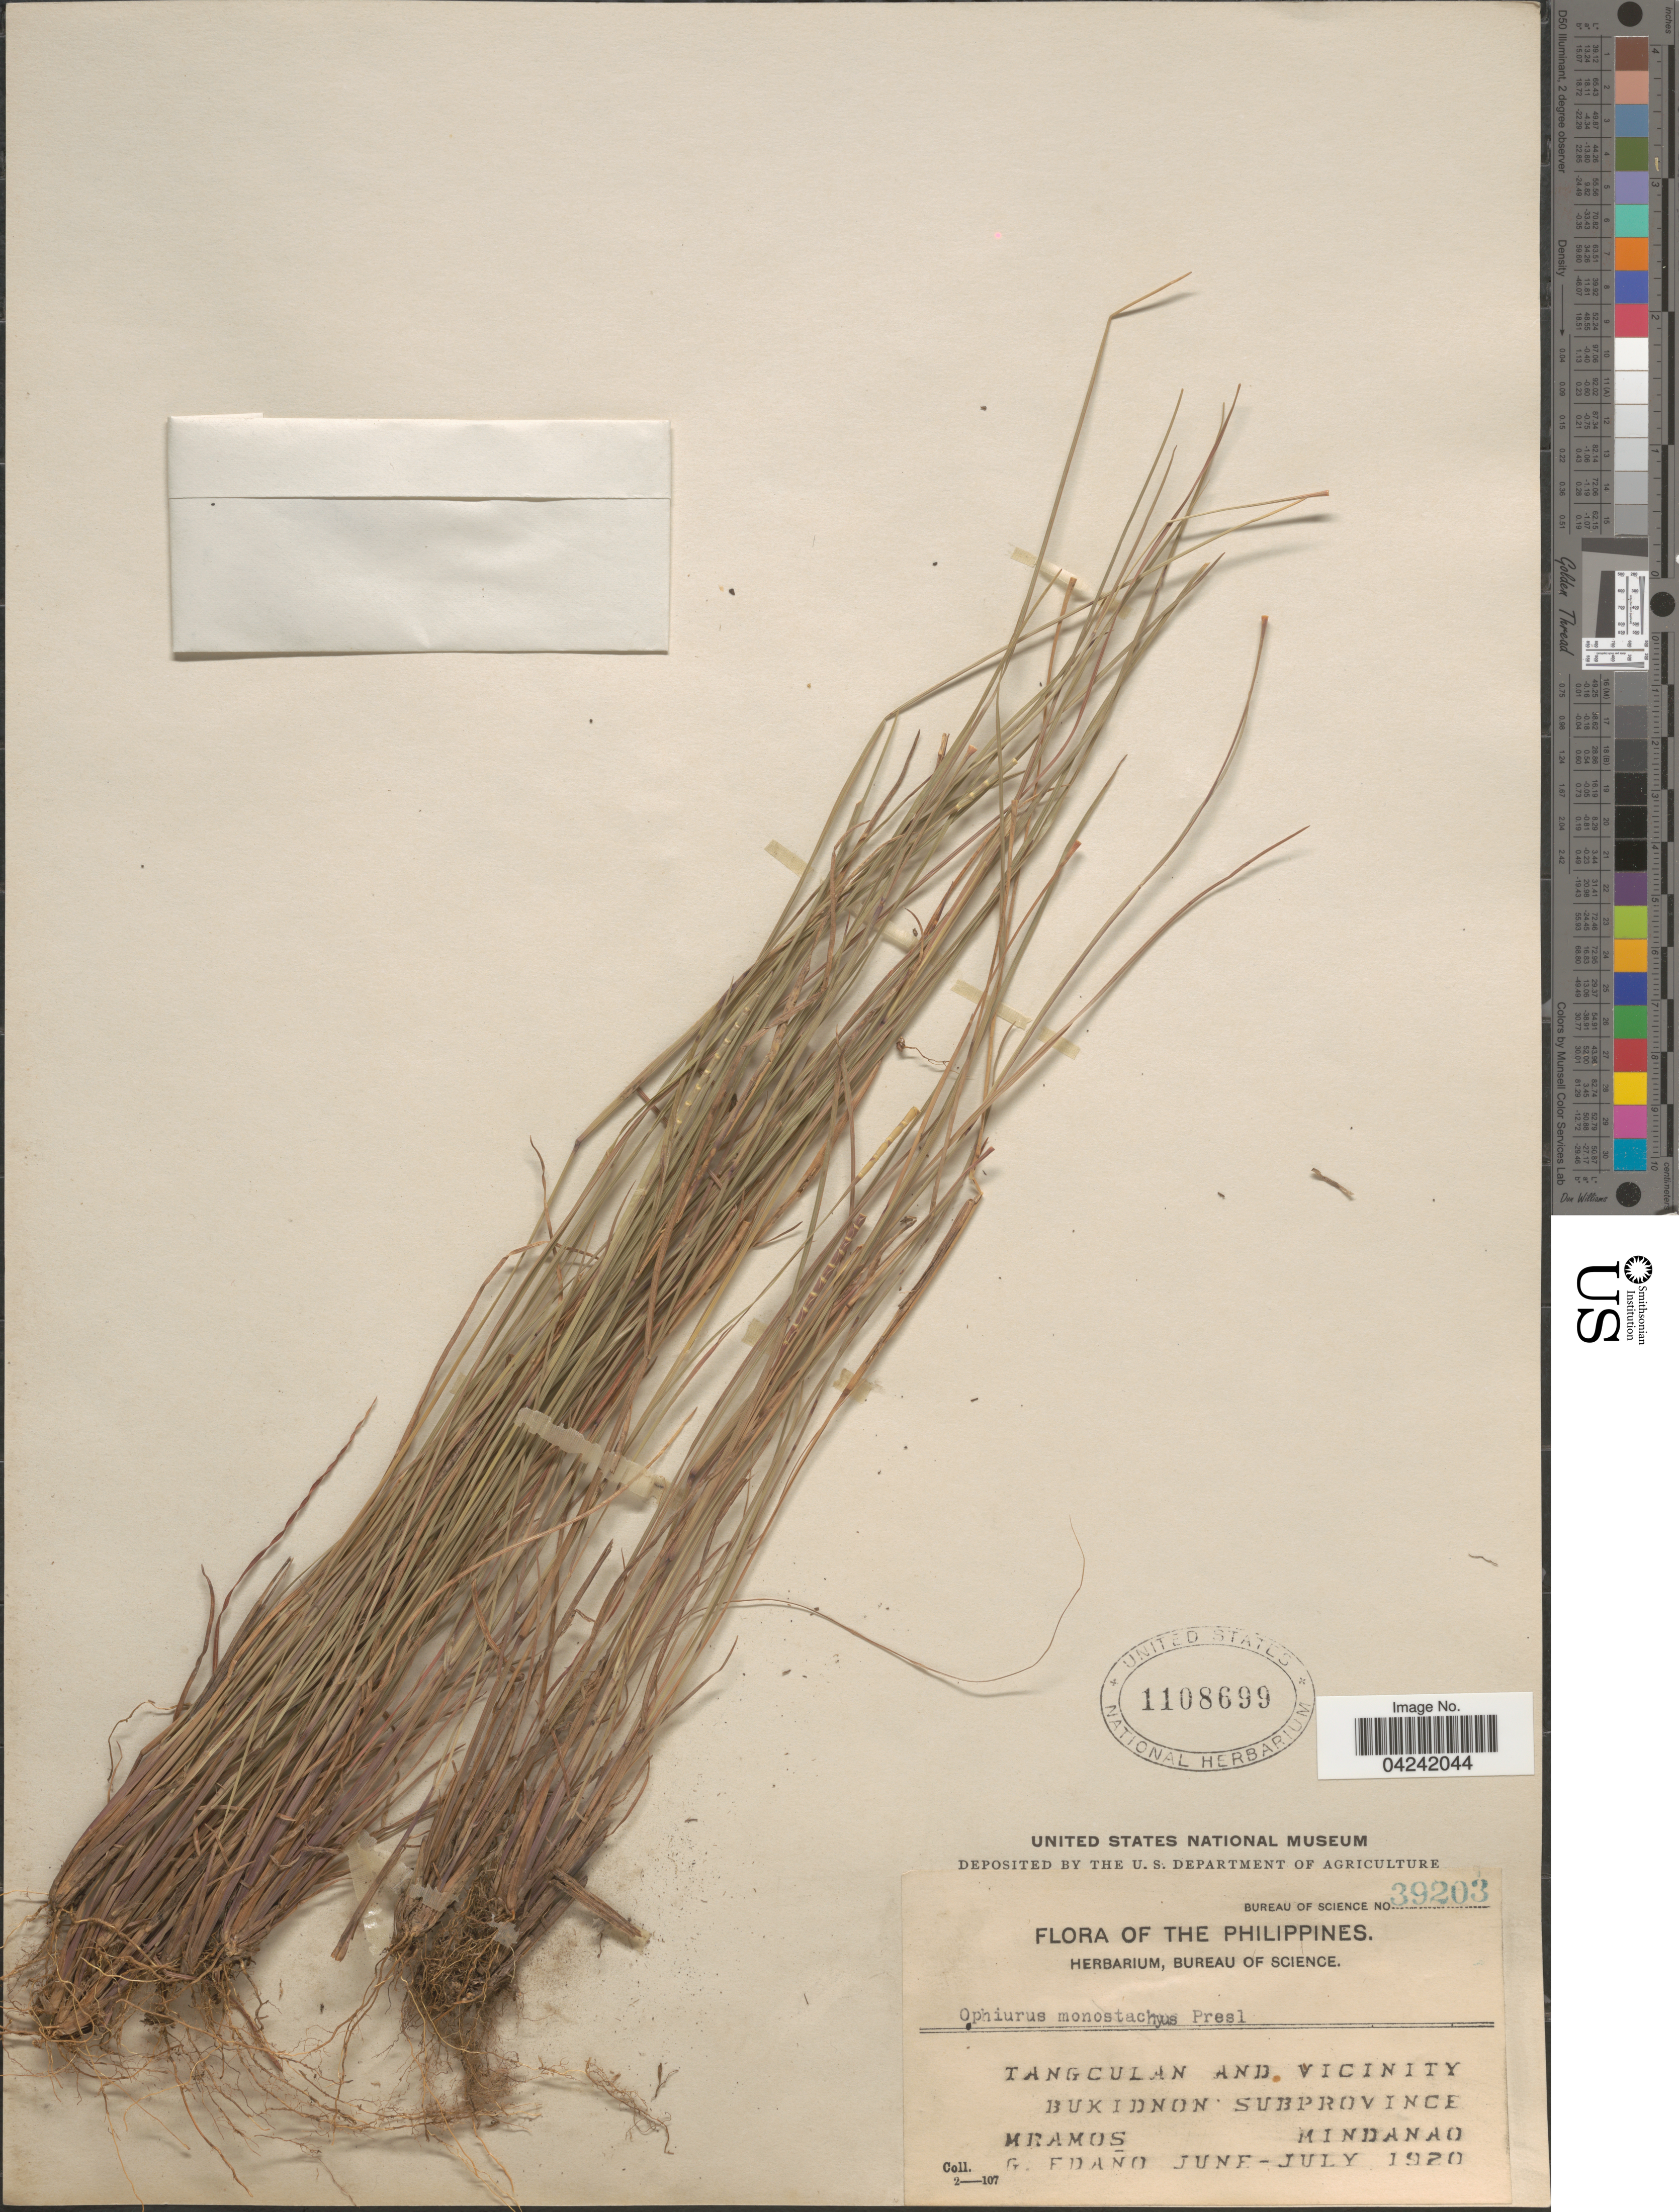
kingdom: Plantae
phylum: Tracheophyta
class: Liliopsida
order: Poales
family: Poaceae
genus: Mnesithea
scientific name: Mnesithea laevis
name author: (Retz.) Kunth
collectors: M. Ramos & G. Edaño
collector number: Bureau Of Science 39203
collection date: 1920-06/1920-07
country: Philippines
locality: Tangculan And Vicinity. Bukidnon Subprovince. Mindanao.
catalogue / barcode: US 1108699